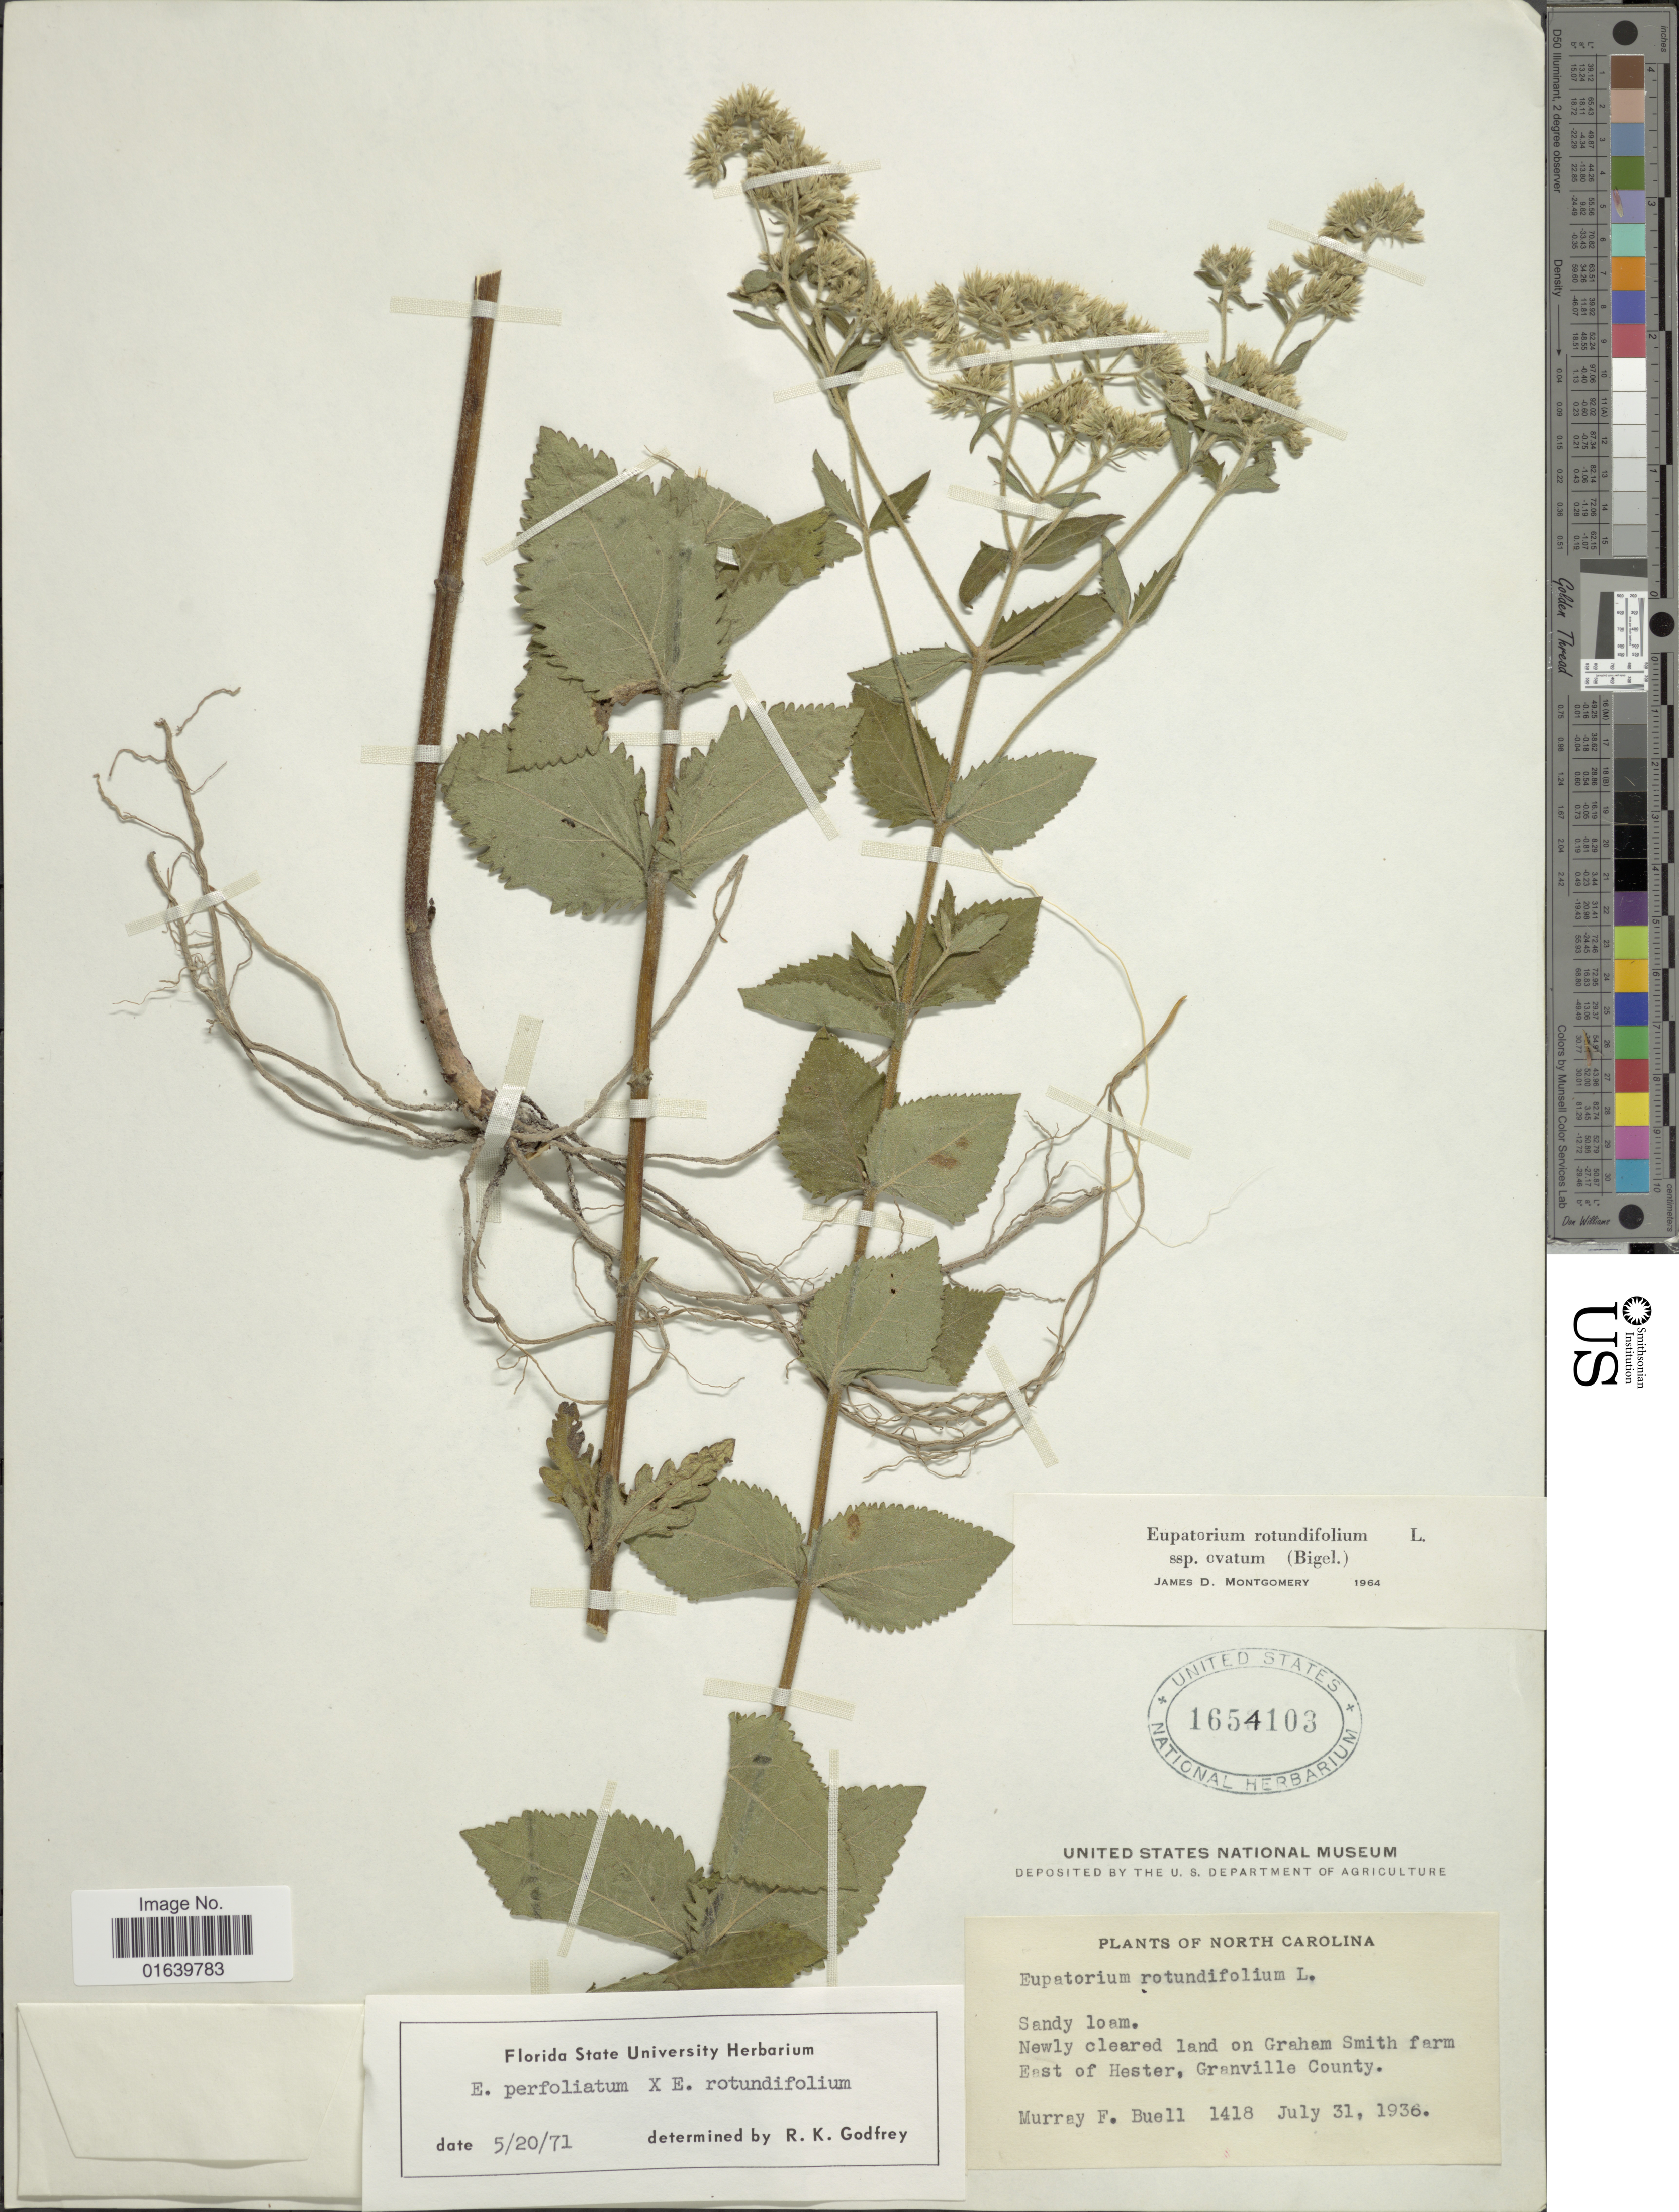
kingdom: Plantae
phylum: Tracheophyta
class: Magnoliopsida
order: Asterales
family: Asteraceae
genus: Eupatorium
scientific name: Eupatorium perfoliatum x E. rotundifolium L.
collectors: M. Buell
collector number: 1418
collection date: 1936-07-31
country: United States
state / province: North Carolina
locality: Newly cleared land on Graham Smith farm East of Hester, Granville County.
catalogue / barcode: US 1654103